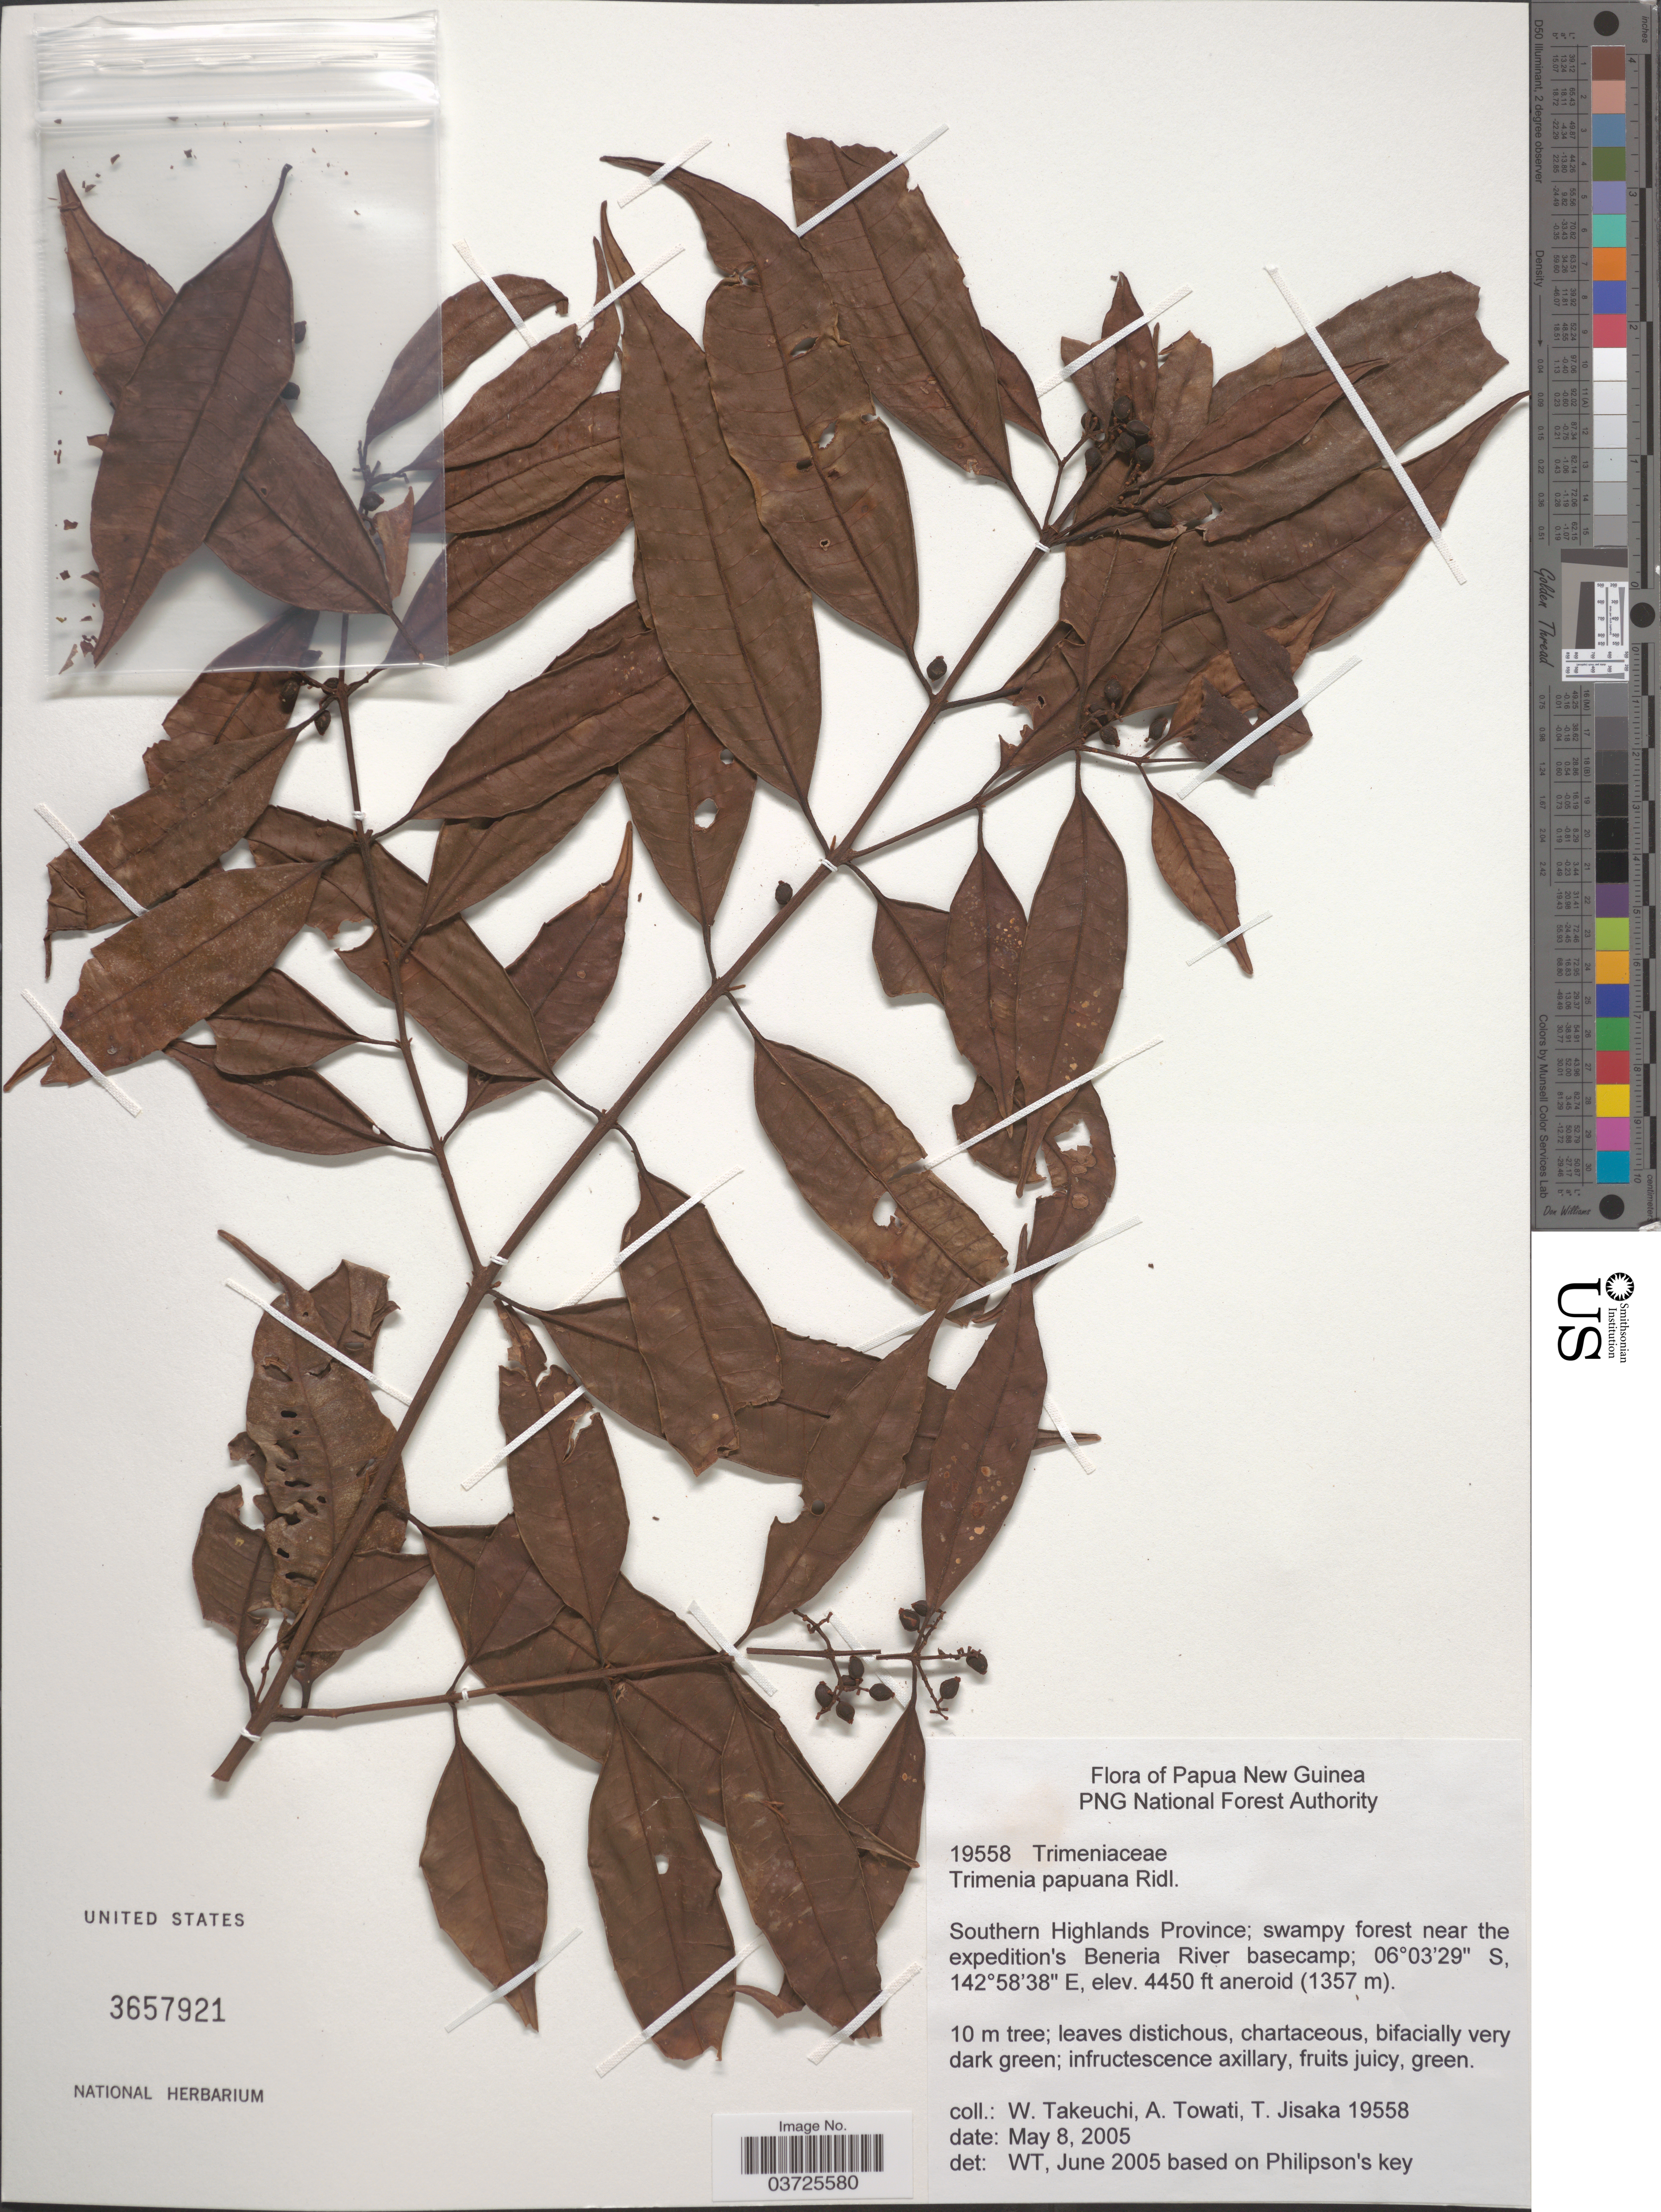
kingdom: Plantae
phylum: Tracheophyta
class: Magnoliopsida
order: Austrobaileyales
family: Trimeniaceae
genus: Trimenia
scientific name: Trimenia papuana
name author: Ridl.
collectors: W. Takeuchi, A. Towati & T. Jisaka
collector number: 19558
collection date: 2005-05-08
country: Papua New Guinea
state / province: Southern Highlands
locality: Swampy forest near the expedition's Beneria River basecamp.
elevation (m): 1356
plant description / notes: Fruit temporarily sampled for micro-CT scanning.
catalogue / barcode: US 3657921